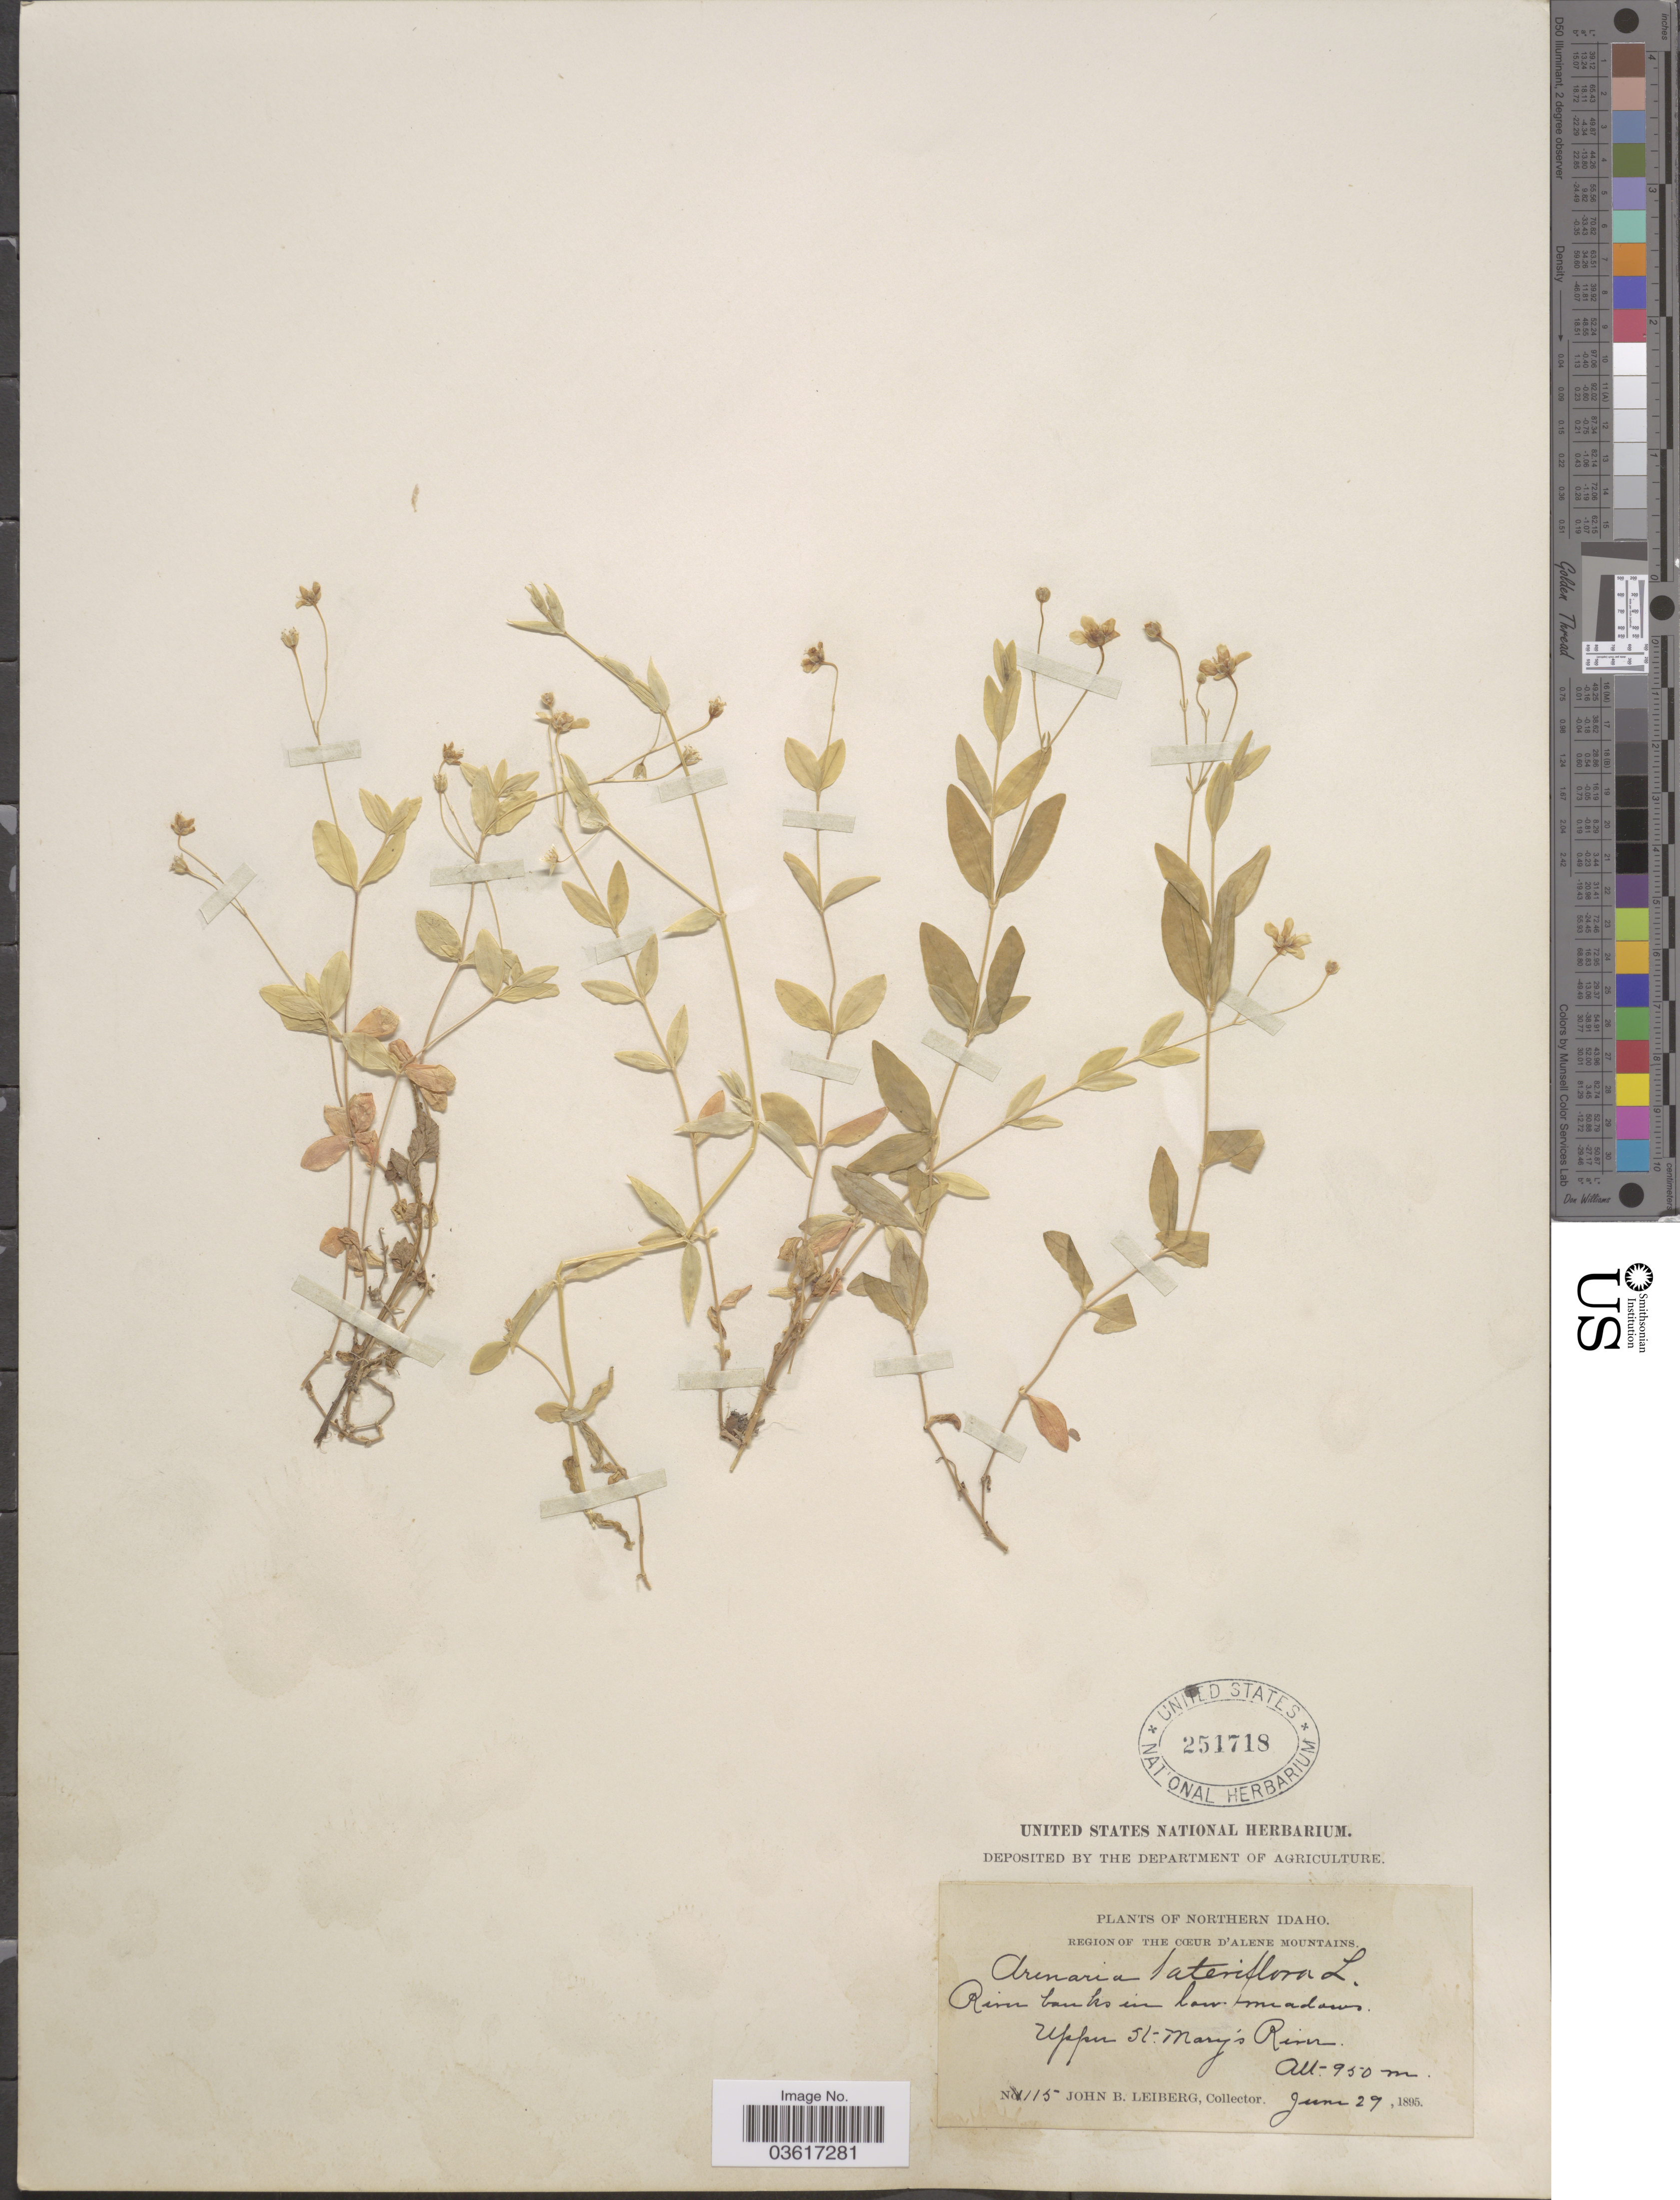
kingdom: Plantae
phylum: Tracheophyta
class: Magnoliopsida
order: Caryophyllales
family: Caryophyllaceae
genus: Moehringia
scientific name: Moehringia lateriflora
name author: (L.) Fenzl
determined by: Strong, Mark T., (BOT), Smithsonian Institution - National Museum of Natural History (UNITED STATES)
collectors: J. B. Leiberg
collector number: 115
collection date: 1895-06-29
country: United States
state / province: Idaho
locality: Northern Idaho. Region of the Cœur d'Alene Mountains. Upper St. Mary's River.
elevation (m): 950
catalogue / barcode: US 251718